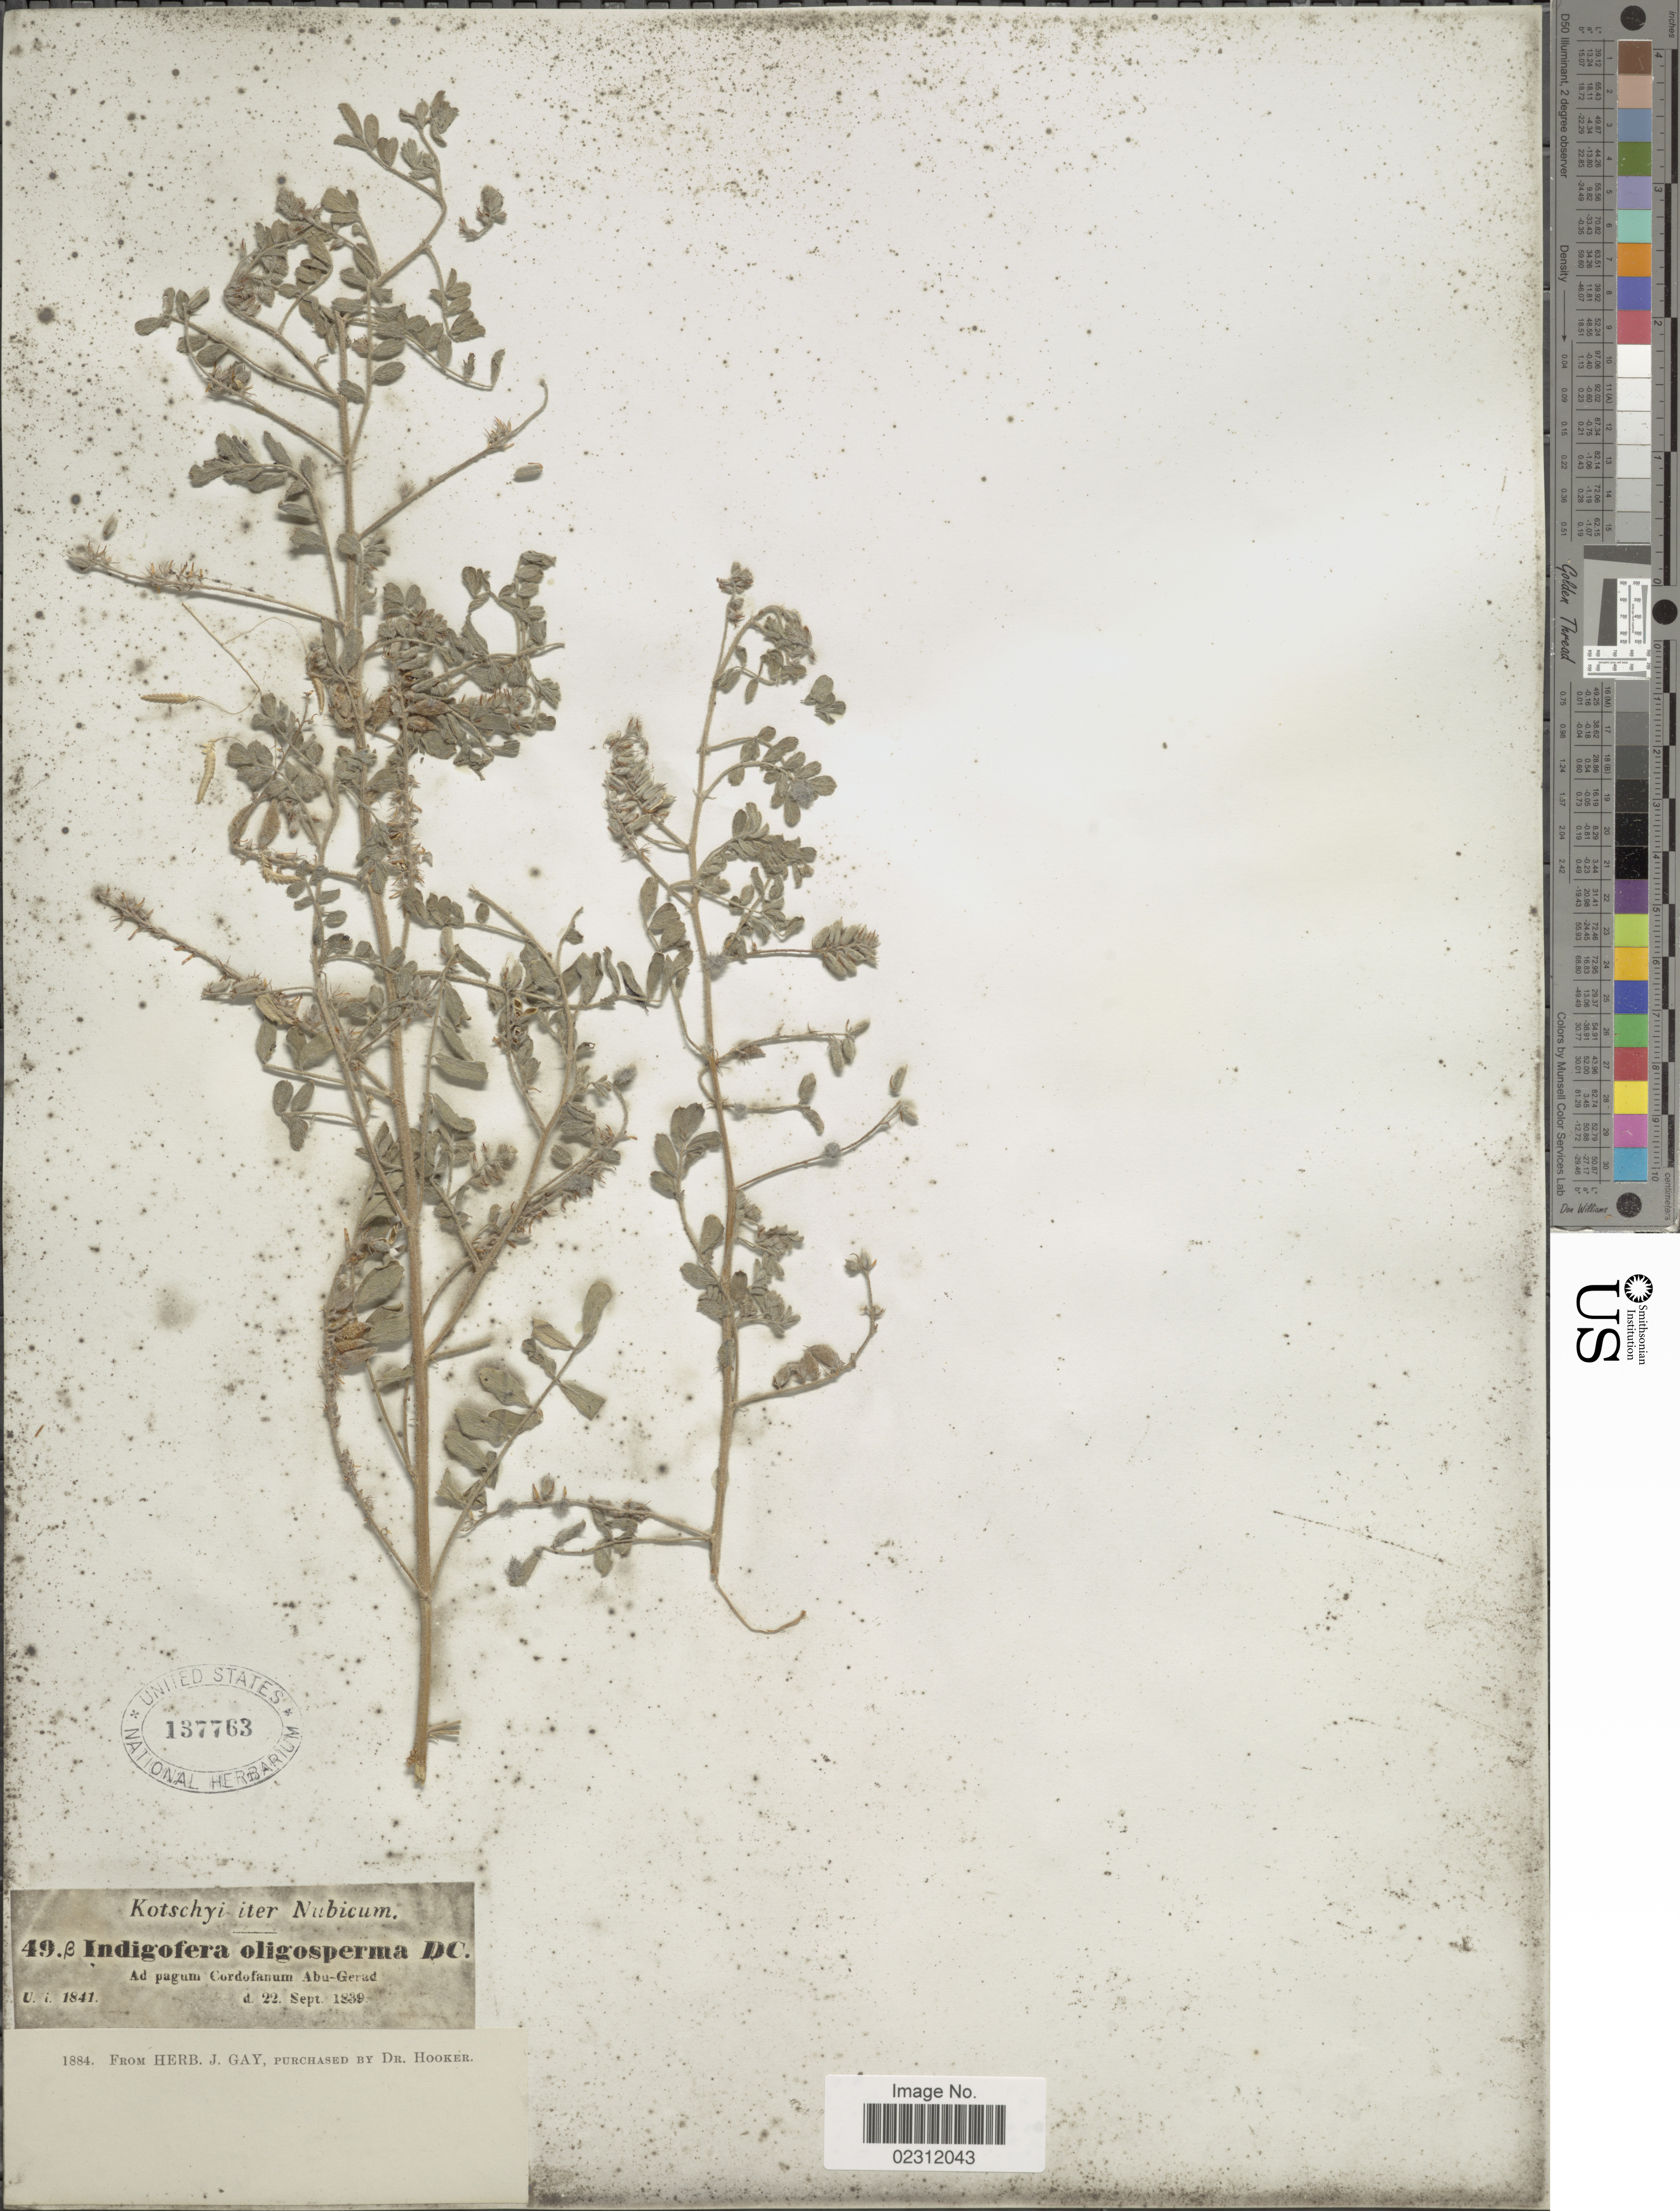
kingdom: Plantae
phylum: Tracheophyta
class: Magnoliopsida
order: Fabales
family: Fabaceae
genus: Indigofera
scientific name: Indigofera oligosperma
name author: DC.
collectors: -. Kotschyi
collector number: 49b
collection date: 1839-09-22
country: Sudan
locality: Nubicum, ad pagum Gordofanum Abu-Gerad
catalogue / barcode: US 137763